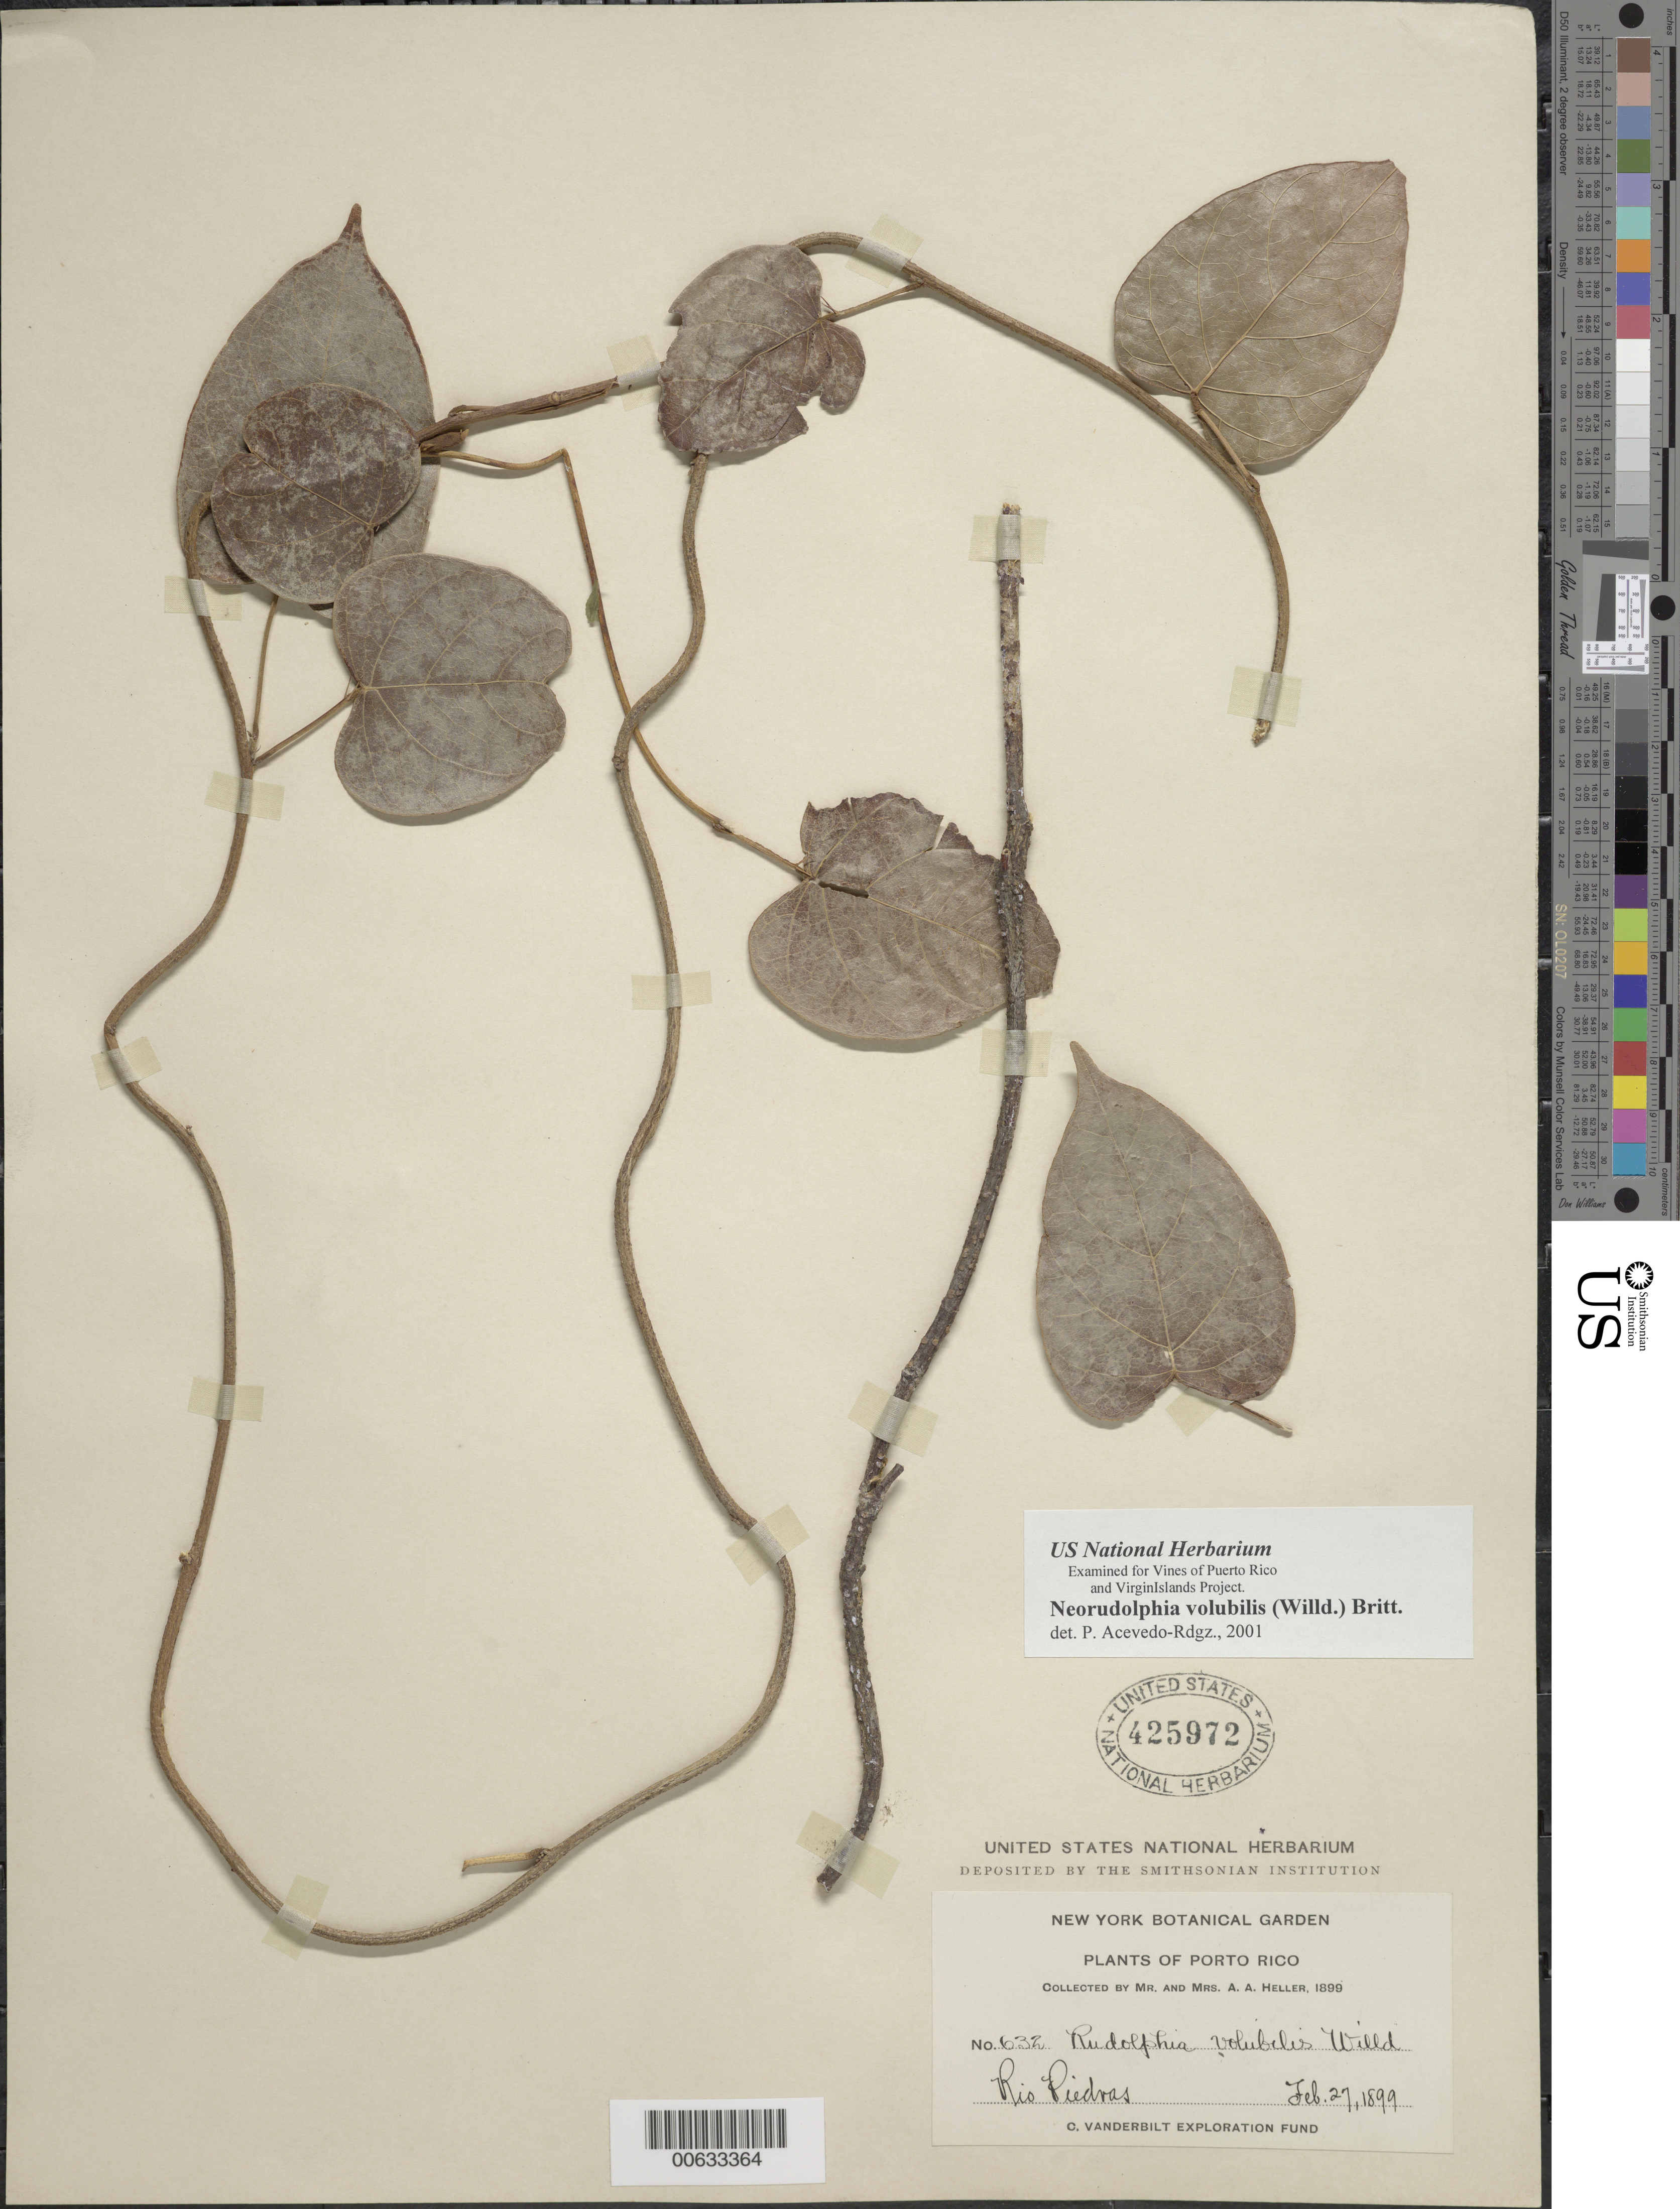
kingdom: Plantae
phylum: Tracheophyta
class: Magnoliopsida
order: Fabales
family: Fabaceae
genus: Rhodopis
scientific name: Rhodopis volubilis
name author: (Willd.) L.P. Queiroz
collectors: A. A. Heller & E. G. Heller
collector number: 632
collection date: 1899-02-27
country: Puerto Rico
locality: Porto Rico, Rio Piedras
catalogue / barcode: US 425972